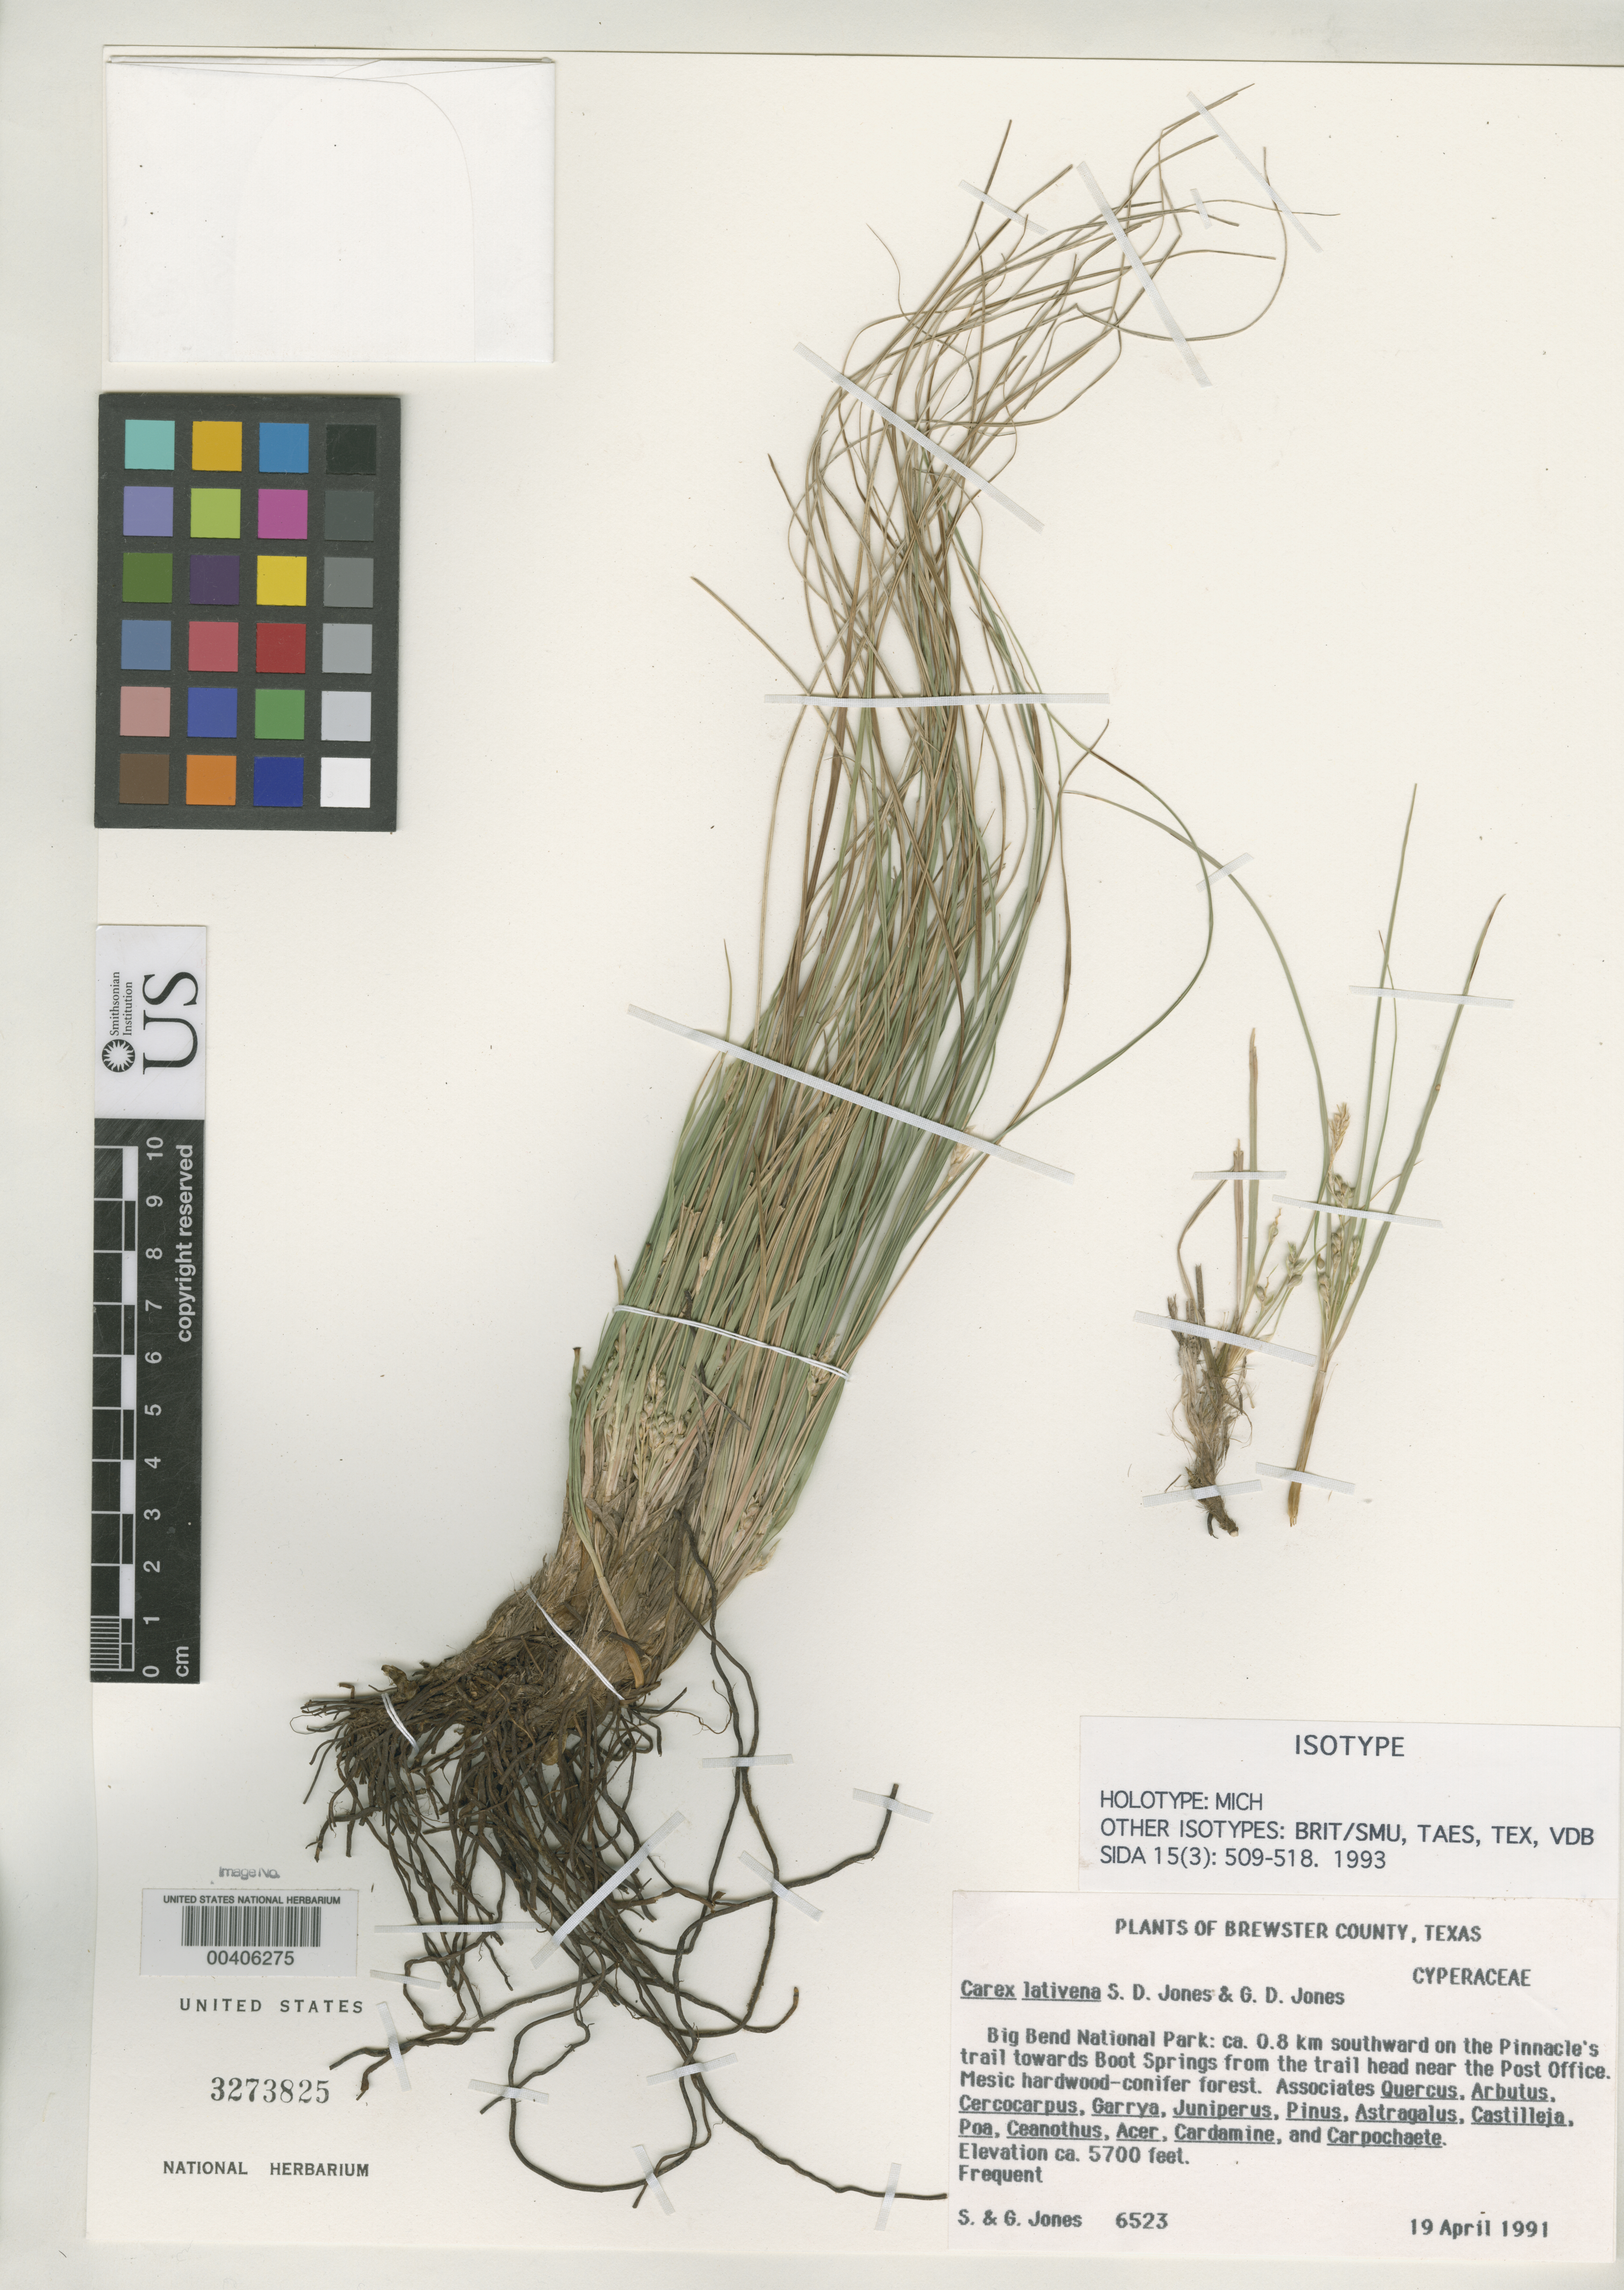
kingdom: Plantae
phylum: Tracheophyta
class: Liliopsida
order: Poales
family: Cyperaceae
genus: Carex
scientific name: Carex lativena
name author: S.D. Jones & G.D. Jones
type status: Isotype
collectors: S. D. Jones & G. D. Jones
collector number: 6523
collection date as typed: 19 Apr 1991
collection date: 1991-04-19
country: United States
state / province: Texas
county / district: Brewster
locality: Big Bend National Park, ca. 0.8 km southward on Pinnacle's trail towards Boot Springs from trail head near post Office.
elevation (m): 1737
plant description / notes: Cataloged by Lauren Butero in the Big Bend National Park Service Interior Collections Management System Database under the following catalog and accession number. Accession number: BIBE-00759 Catalog Number: BIBE 51394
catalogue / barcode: US 3273825